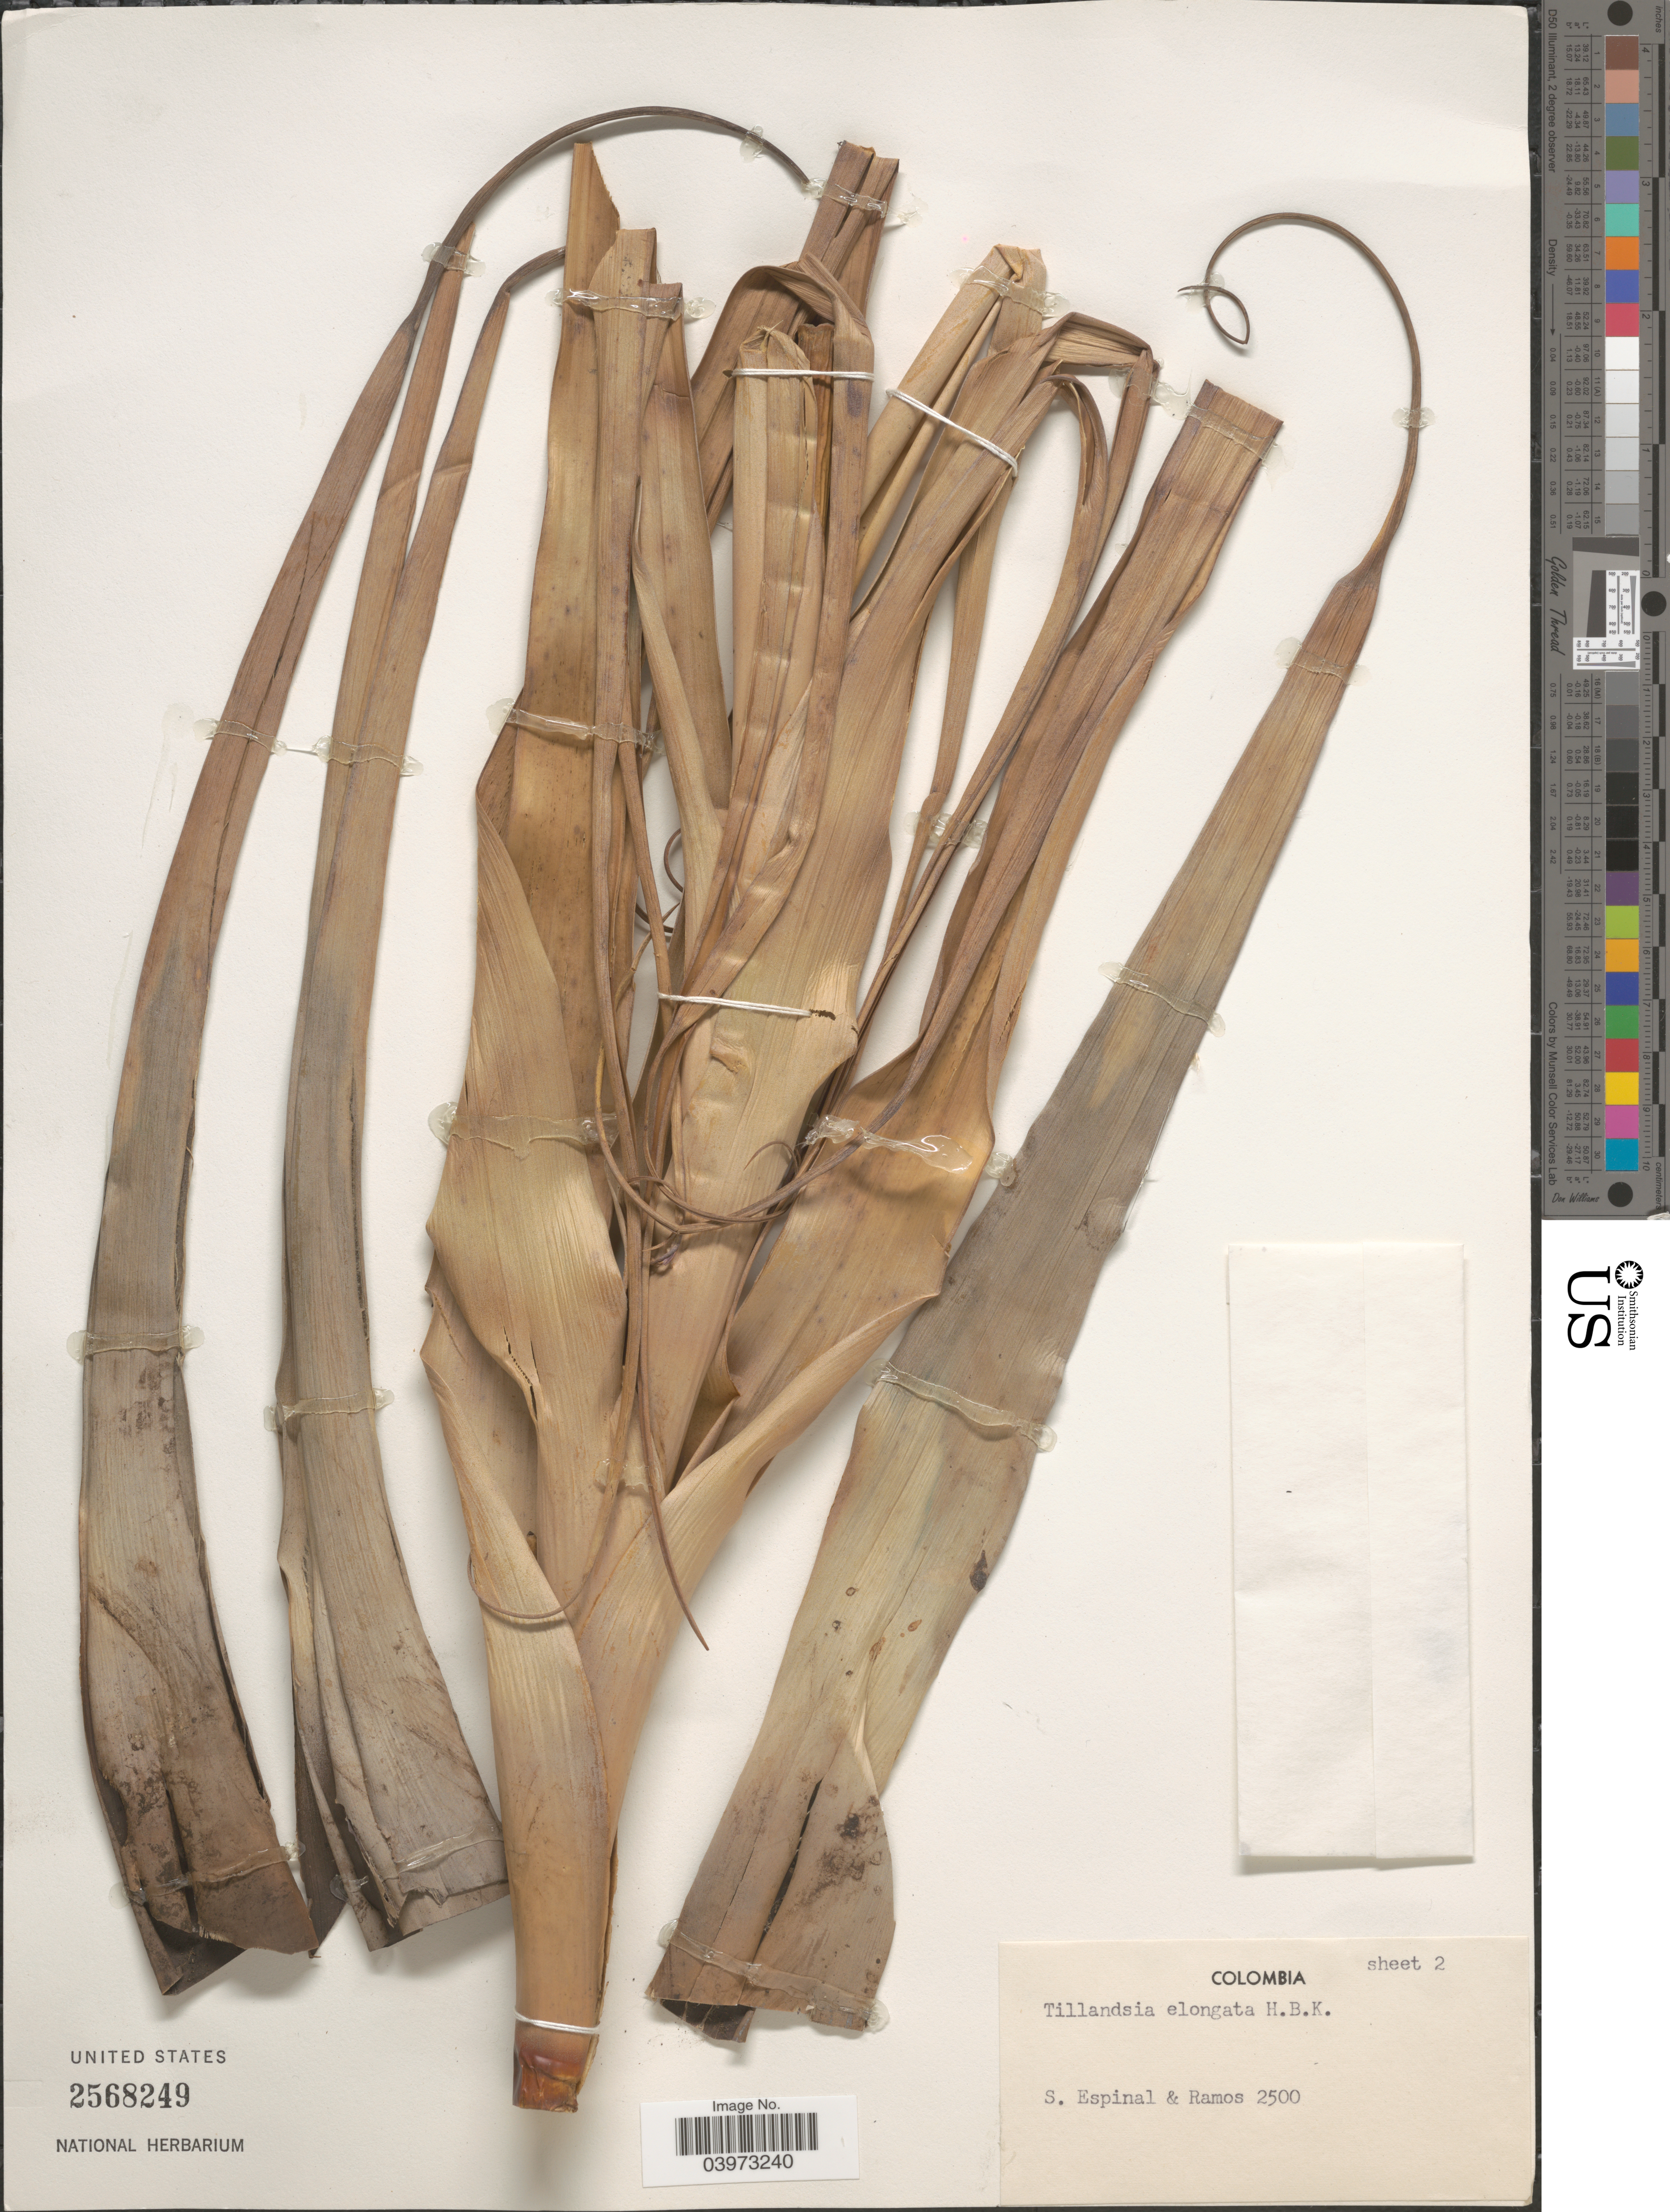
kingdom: Plantae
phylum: Tracheophyta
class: Liliopsida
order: Poales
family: Bromeliaceae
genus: Tillandsia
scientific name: Tillandsia elongata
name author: Kunth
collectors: S. Espinal & -. Ramos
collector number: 2500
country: Colombia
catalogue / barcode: US 2568249